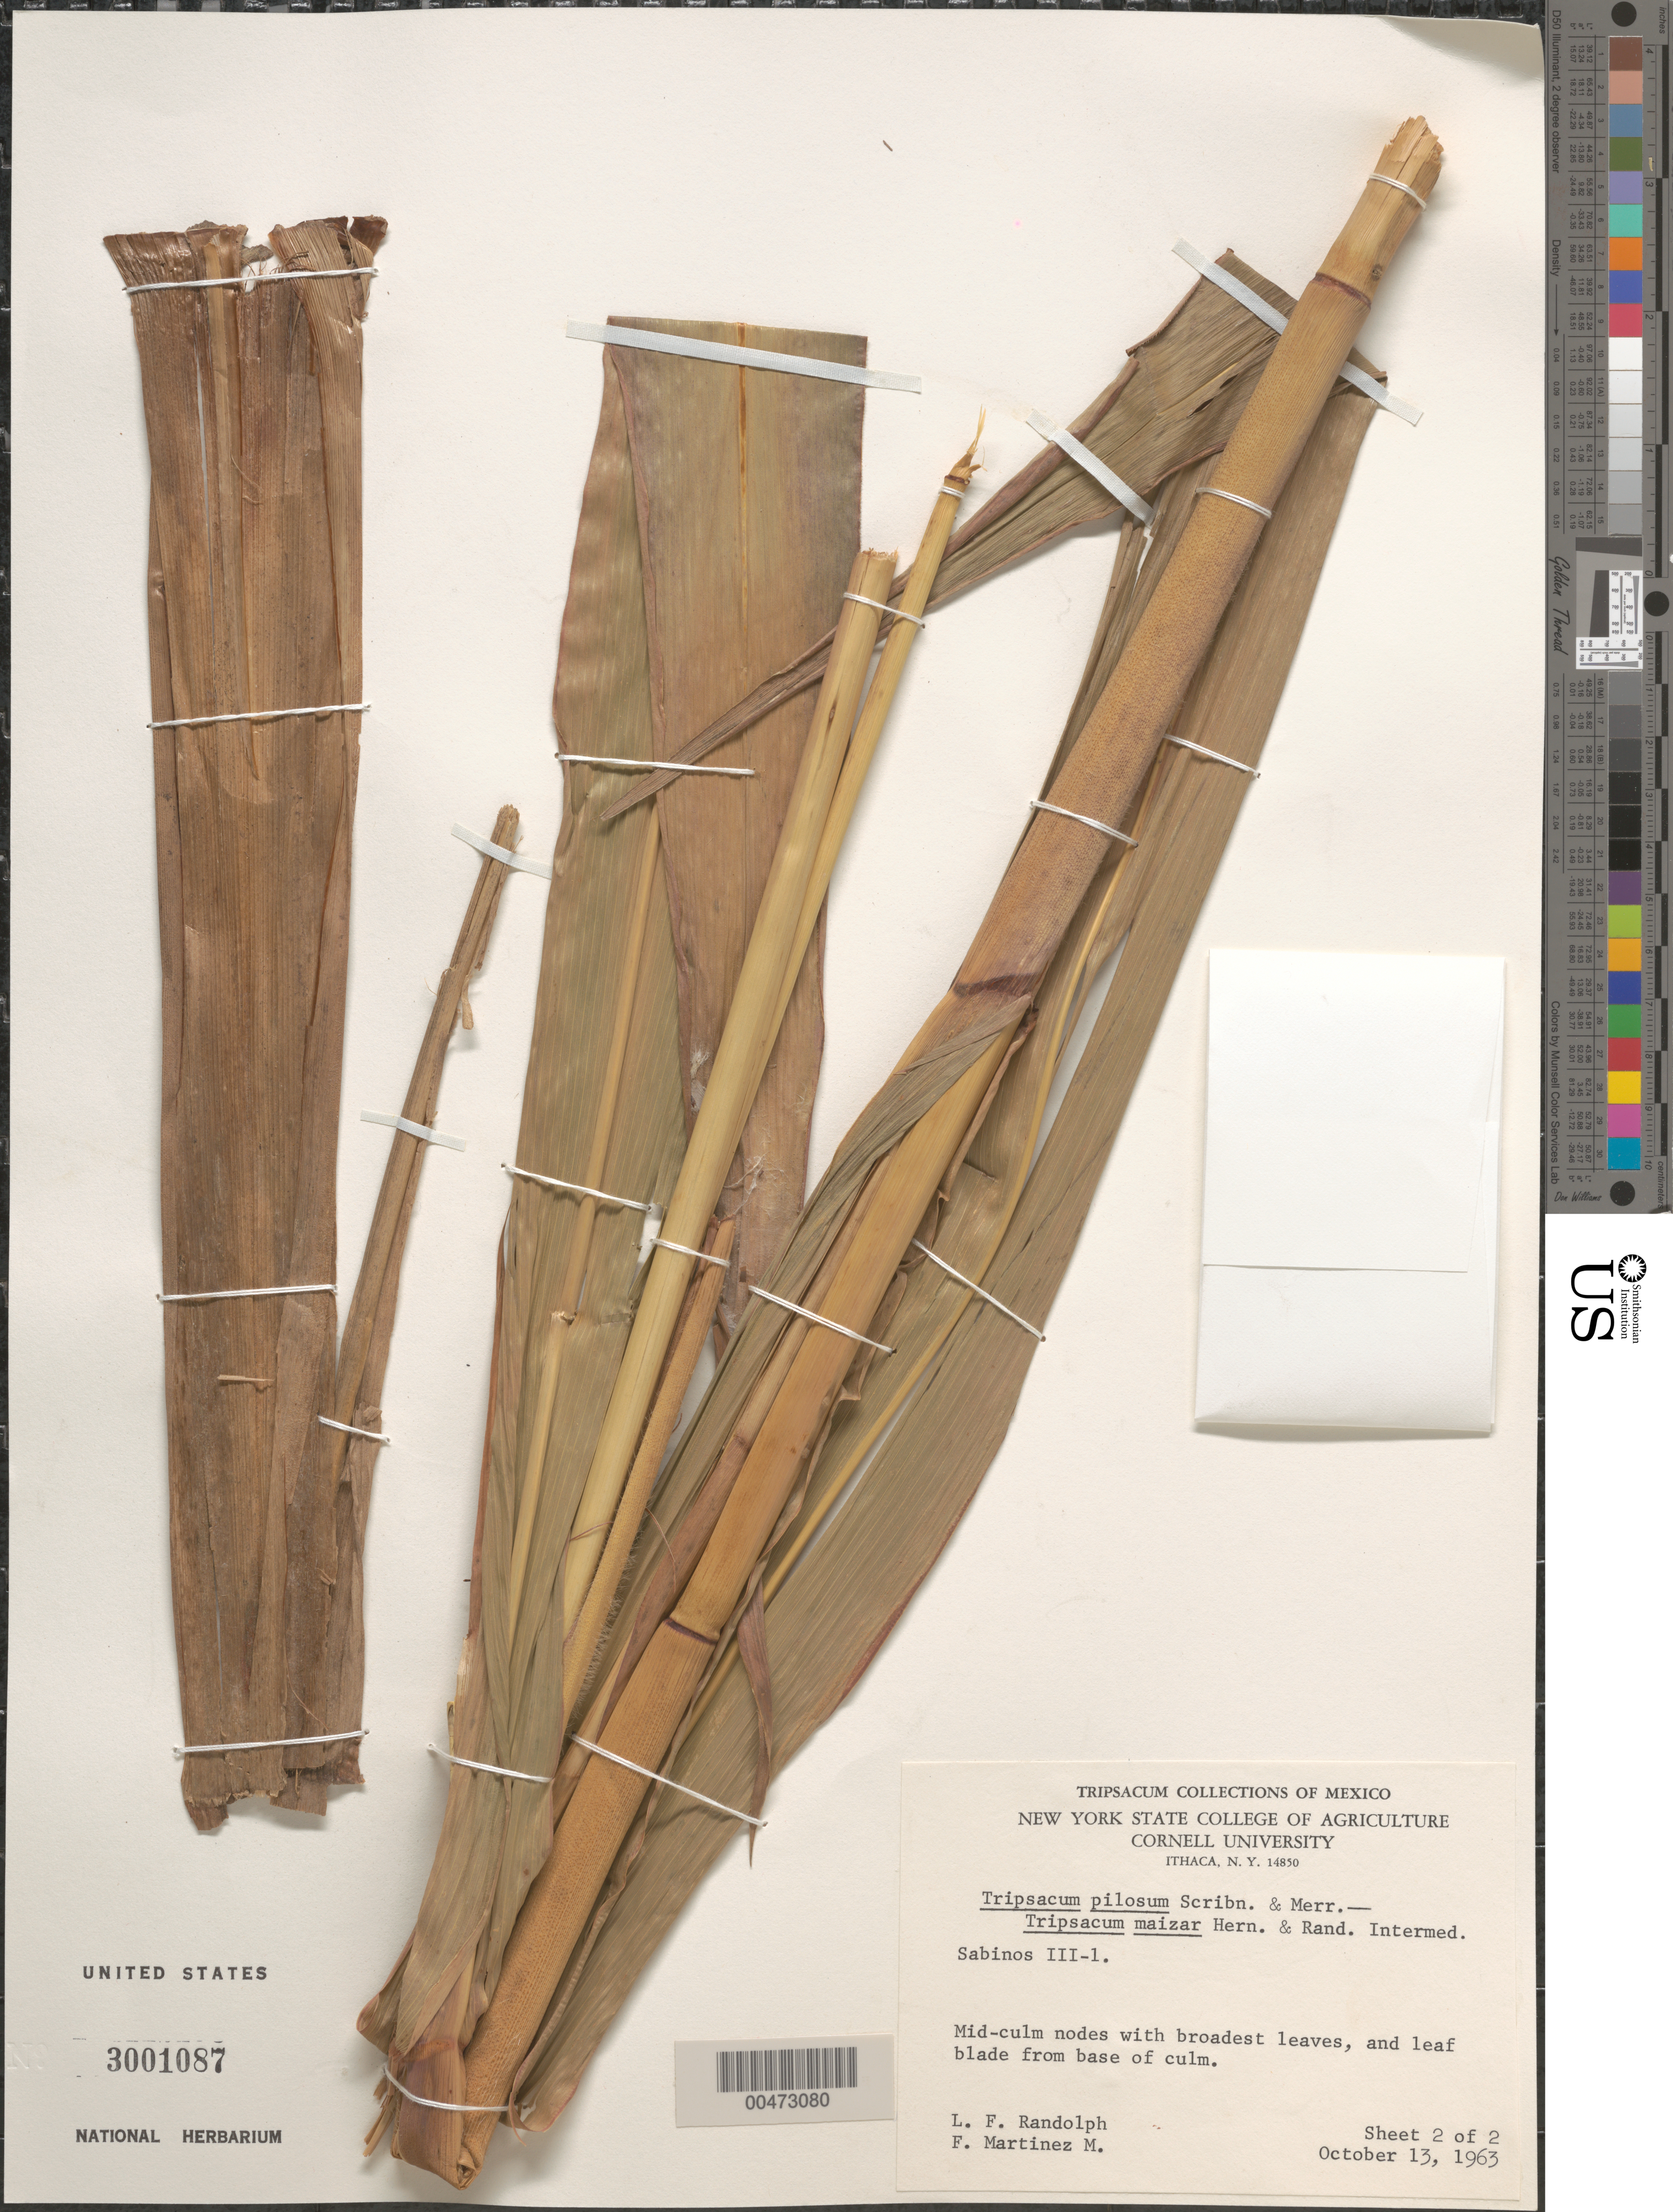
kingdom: Plantae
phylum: Tracheophyta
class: Liliopsida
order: Poales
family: Poaceae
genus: Tripsacum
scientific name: Tripsacum pilosum x maizar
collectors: L. F. Randolph & F. Martinez-M.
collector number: Sabin. III-1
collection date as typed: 13 Oct 1963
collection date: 1963-10-13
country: Mexico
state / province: Guerrero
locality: Sabinos Canyon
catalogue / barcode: US 3001087